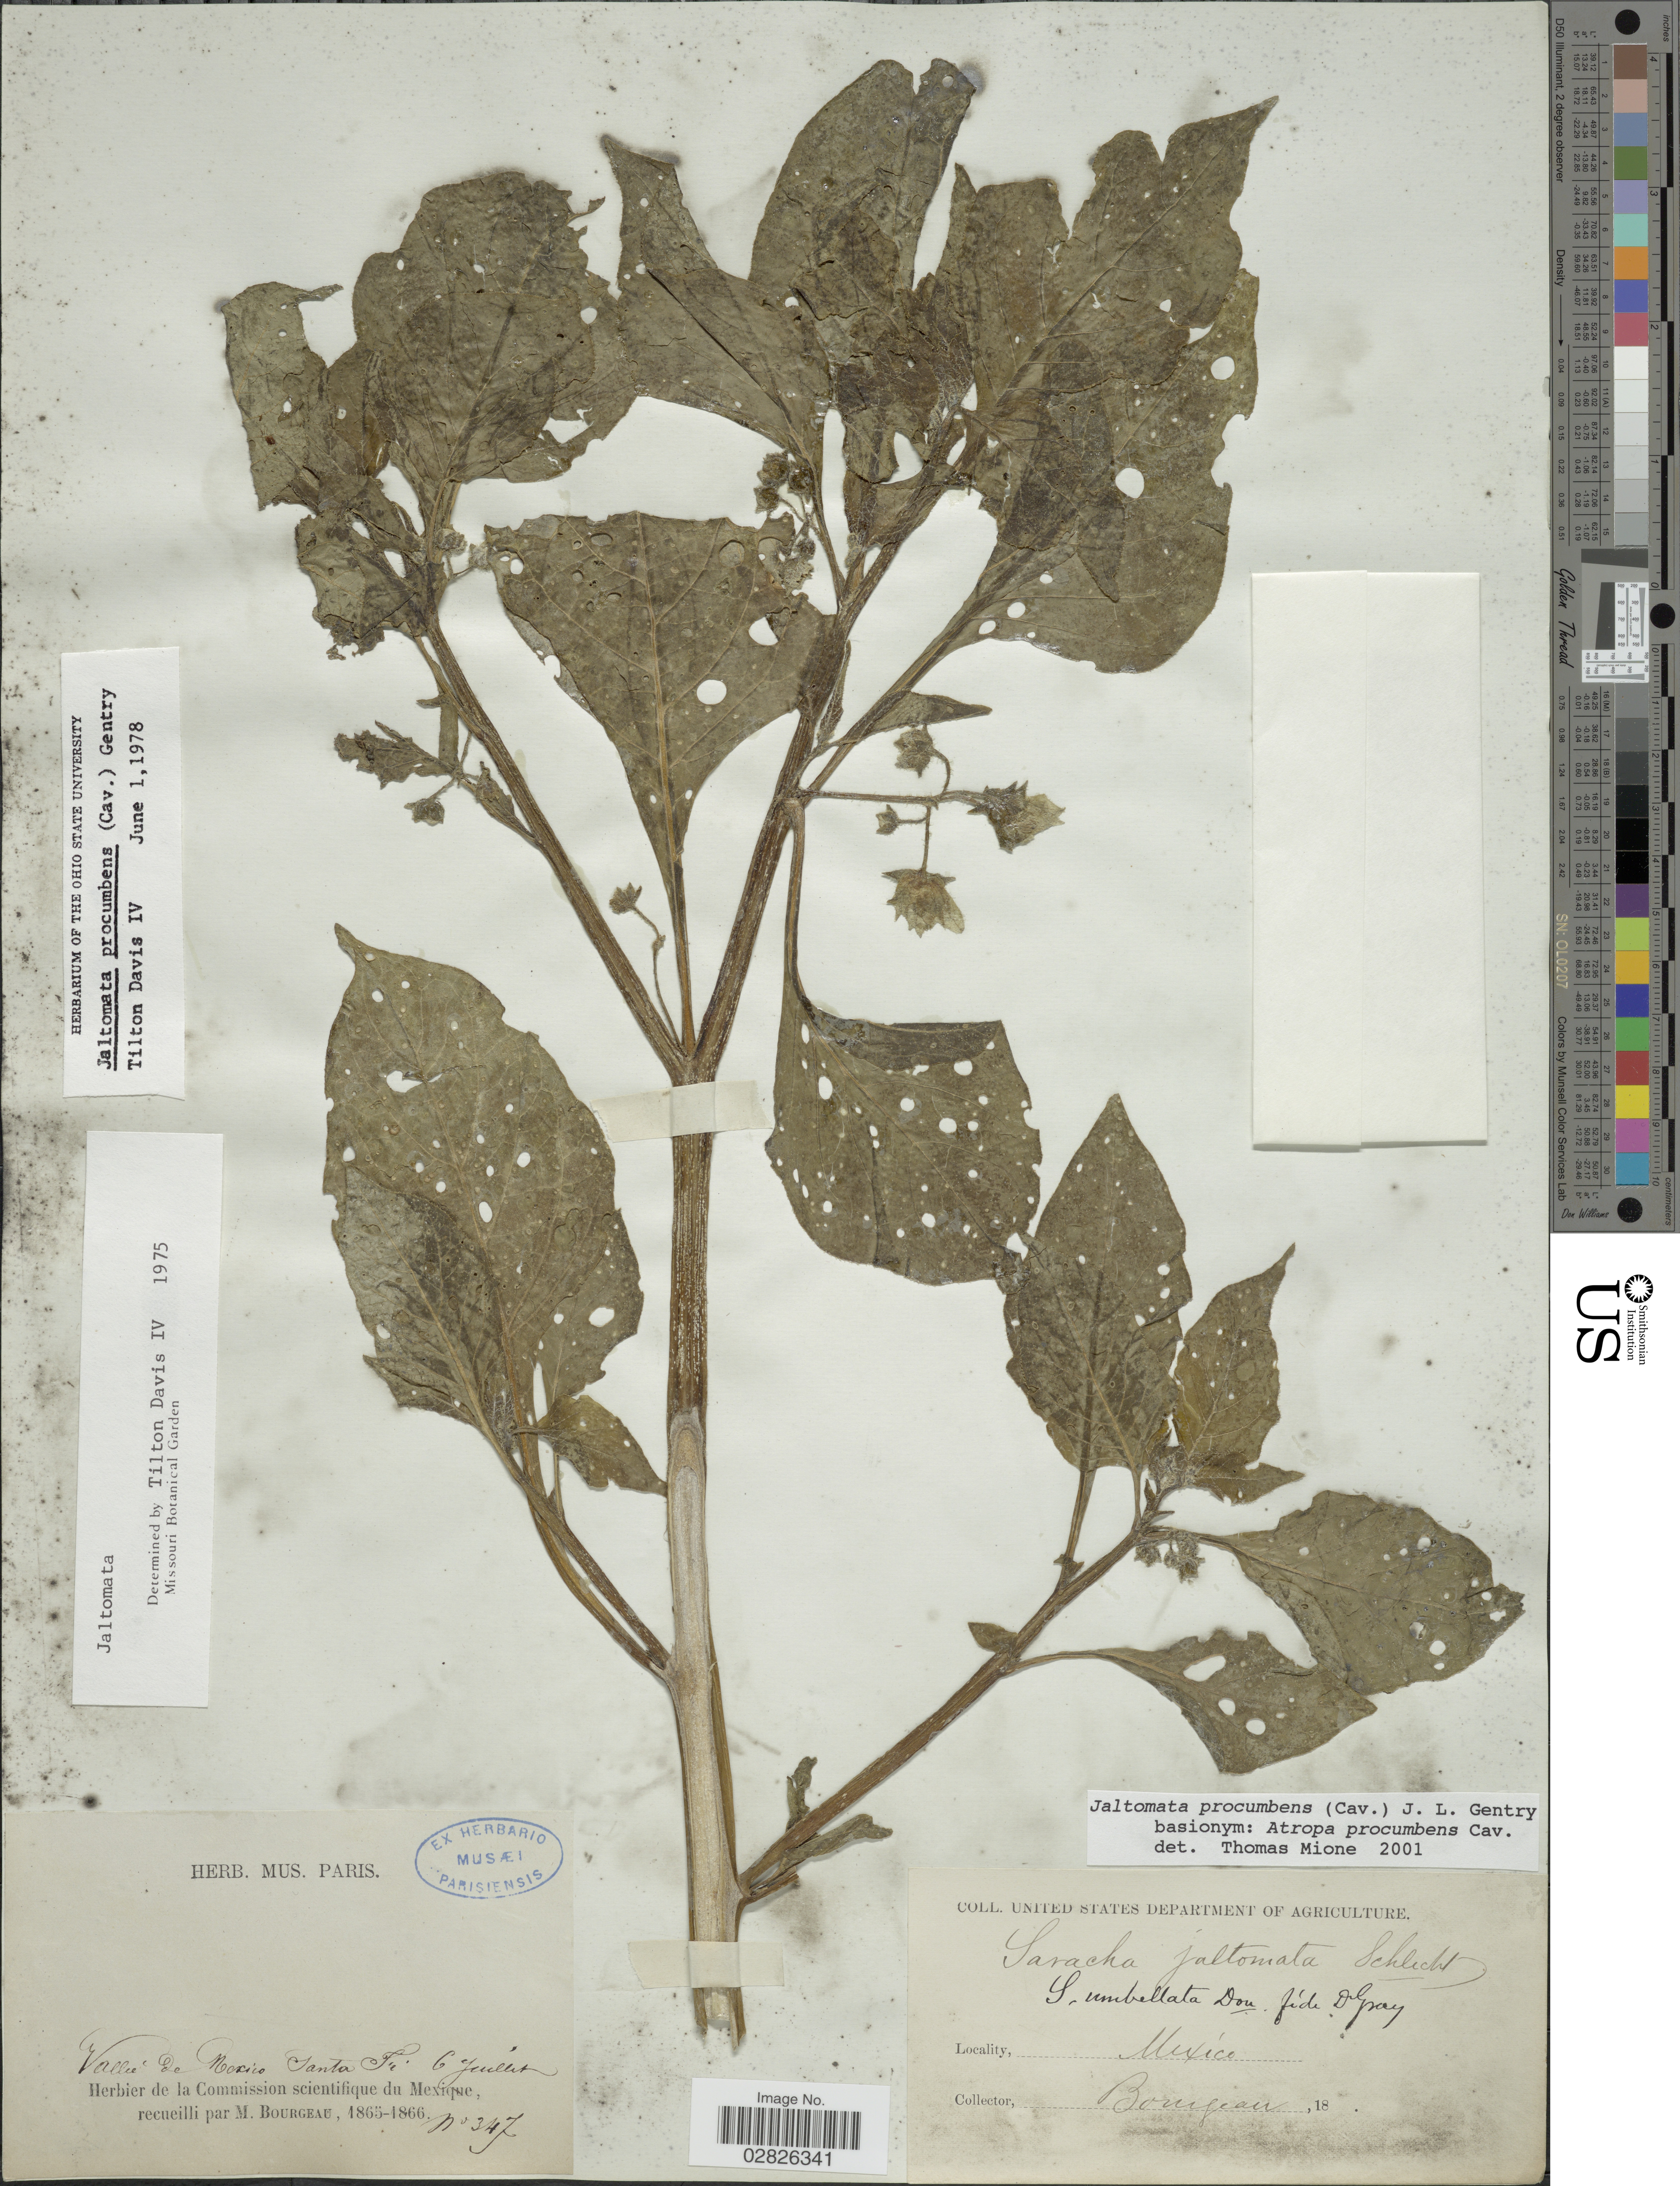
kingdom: Plantae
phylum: Tracheophyta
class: Magnoliopsida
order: Solanales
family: Solanaceae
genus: Jaltomata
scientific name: Jaltomata procumbens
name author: (Cav.) J.L. Gentry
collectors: M. Bourgeau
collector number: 347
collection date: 1865-07-06/1866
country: Mexico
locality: Vallée de Mexico, Santa Fé.